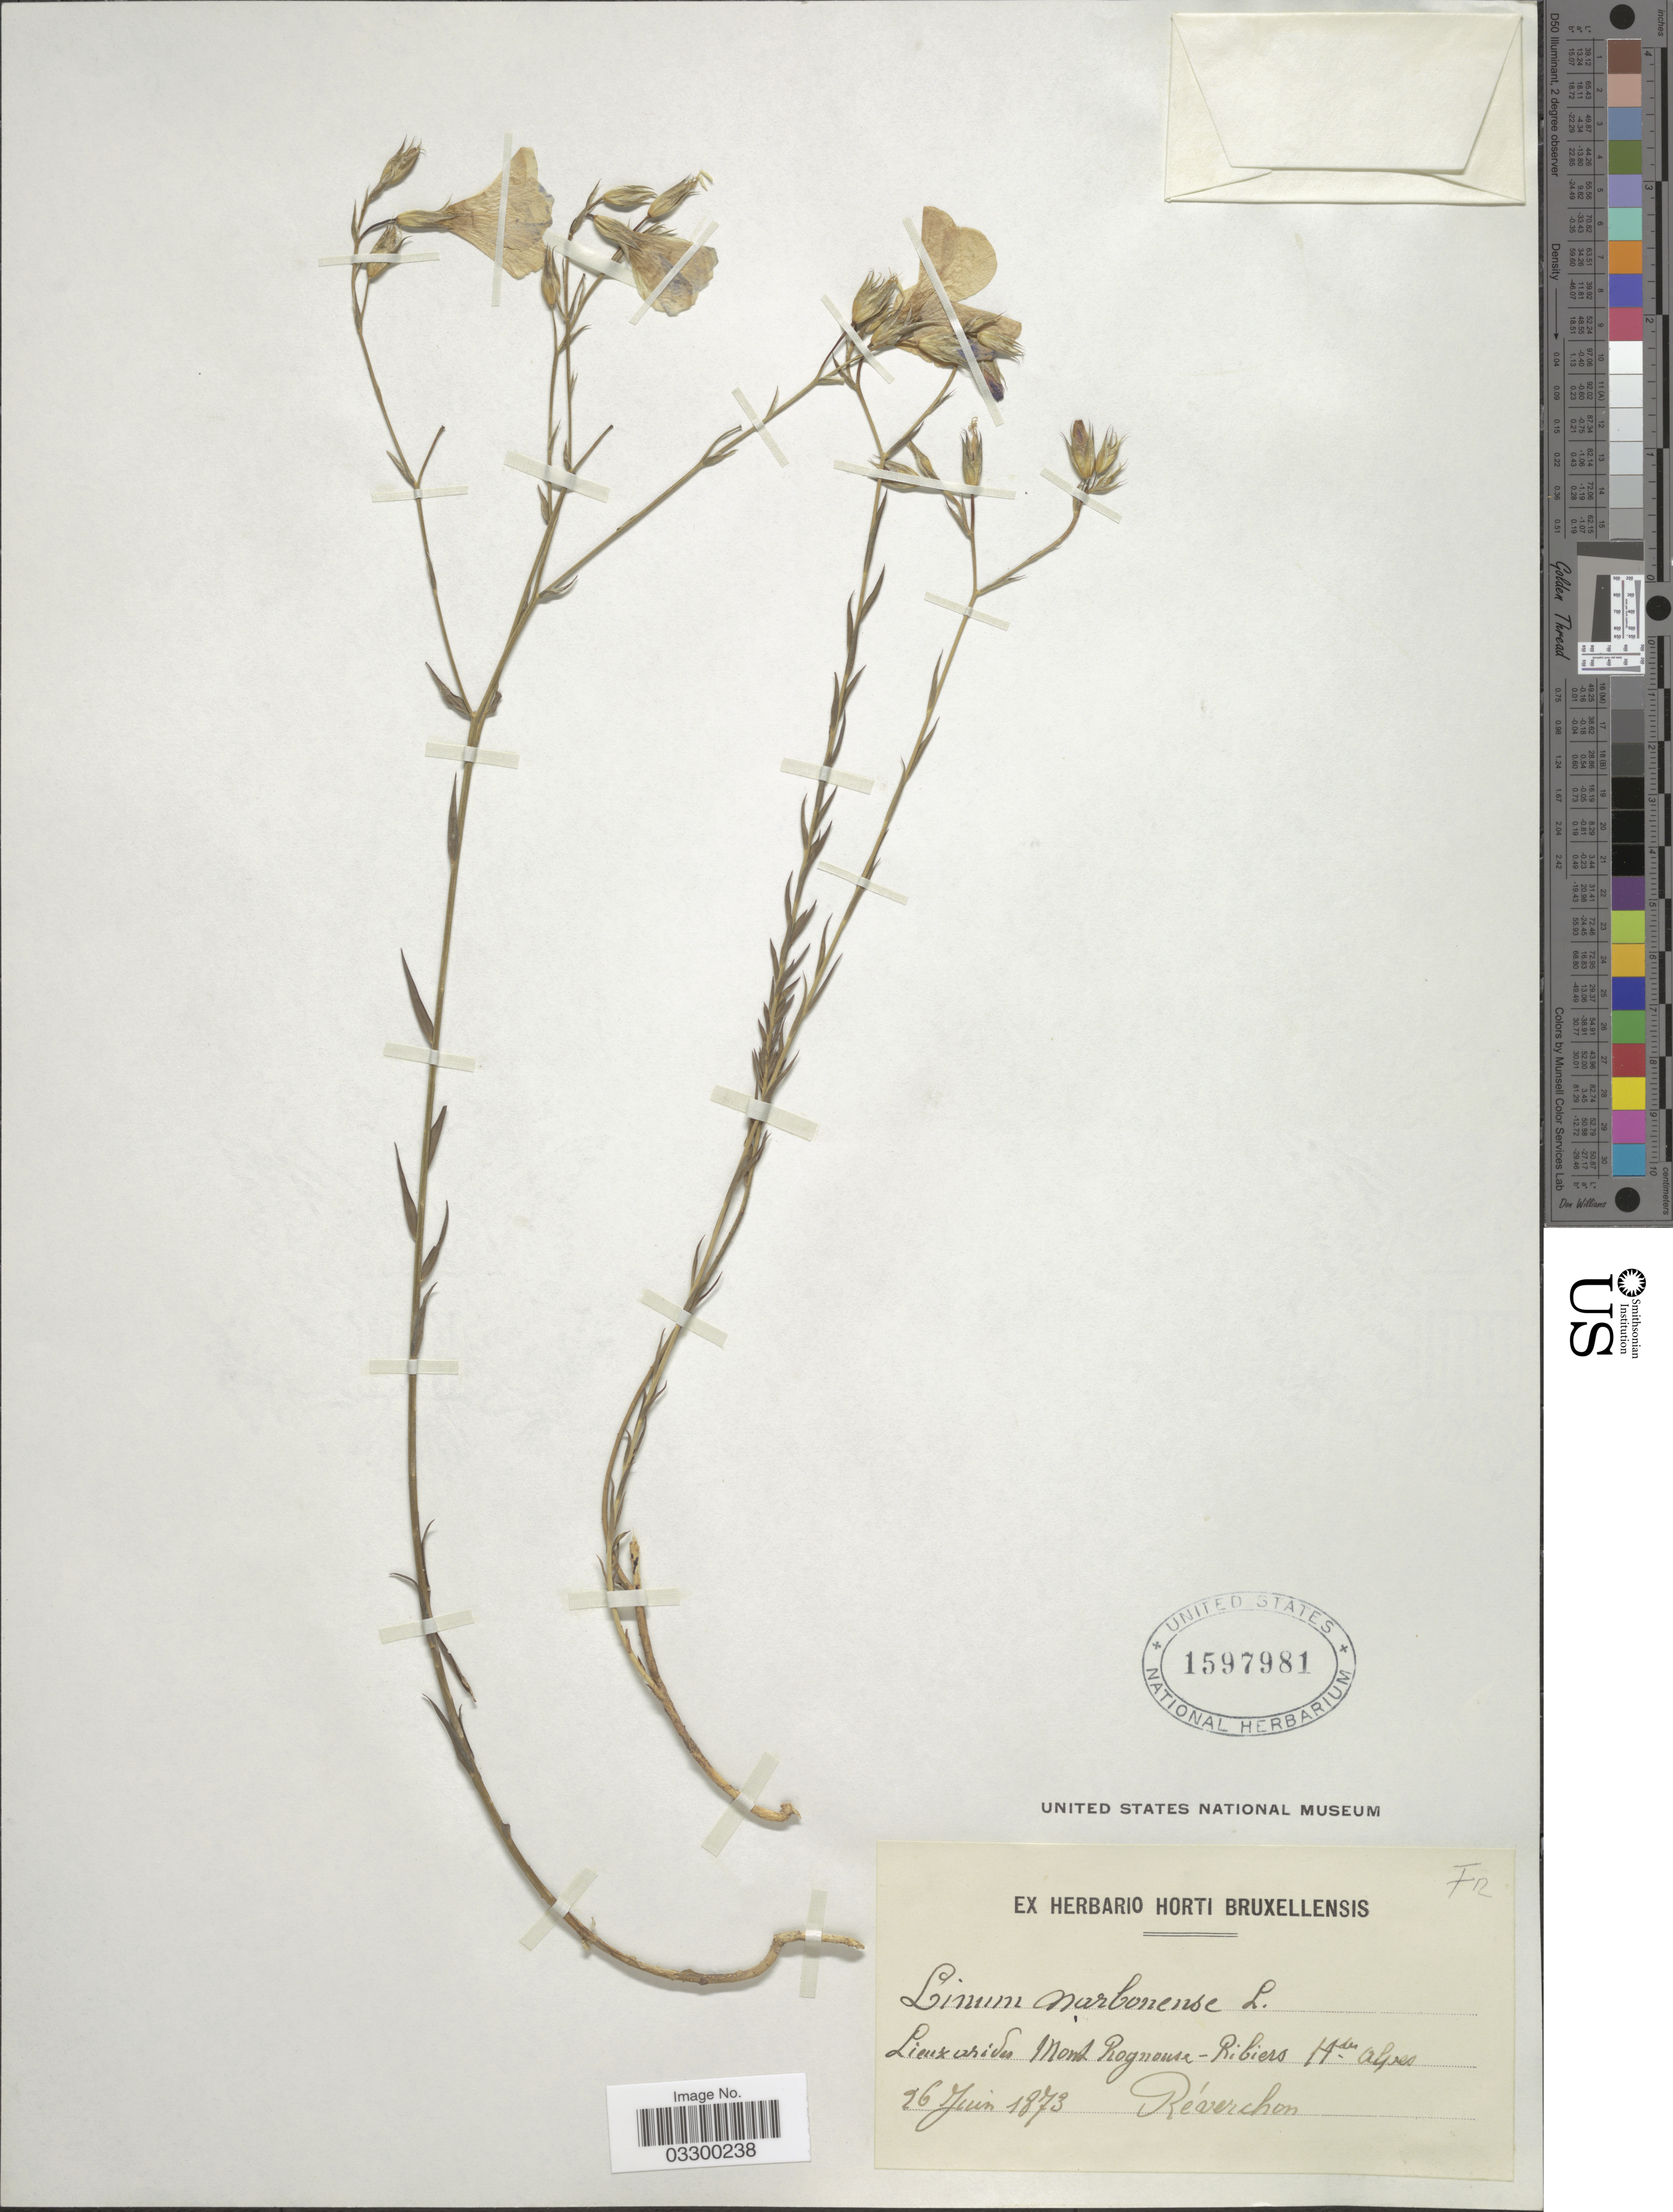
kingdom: Plantae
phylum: Tracheophyta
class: Magnoliopsida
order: Malpighiales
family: Linaceae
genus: Linum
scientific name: Linum narbonense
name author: L.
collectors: -. Reverchon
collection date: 1873-06-16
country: France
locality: Lieux arides Mont Rognouse - Ribiero Htes Alpes.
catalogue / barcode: US 1597981